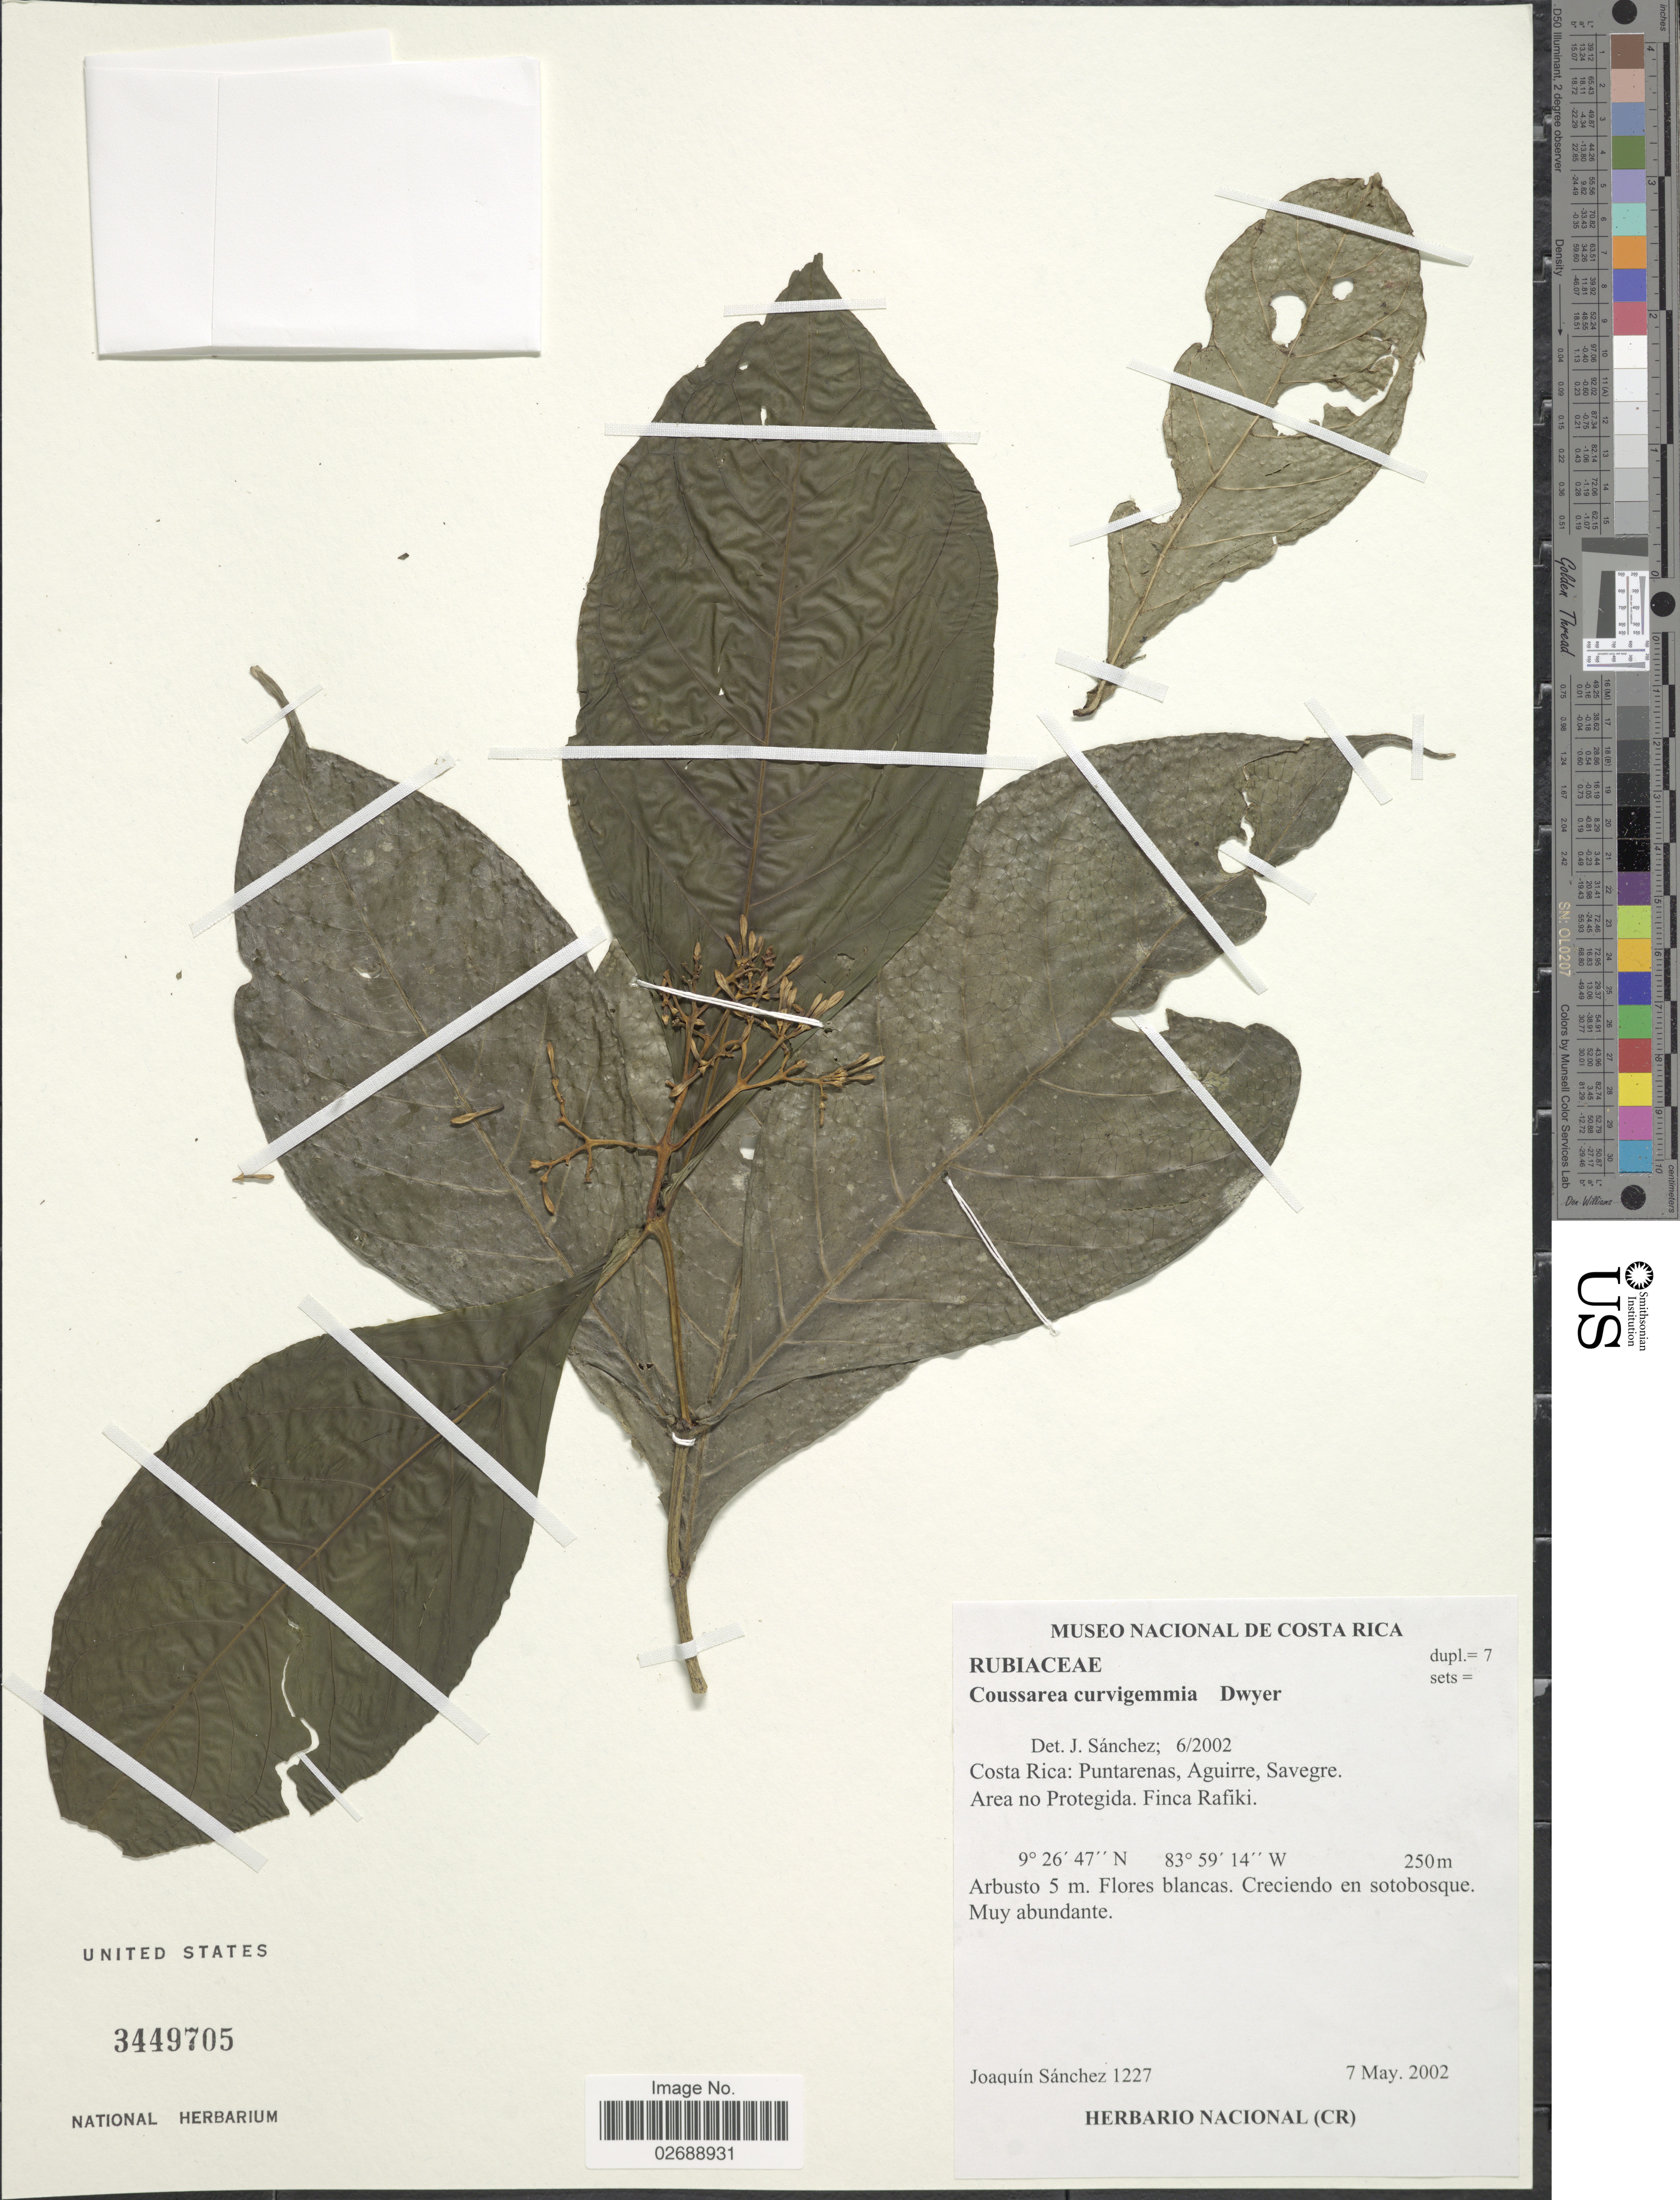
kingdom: Plantae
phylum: Tracheophyta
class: Magnoliopsida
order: Gentianales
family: Rubiaceae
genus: Coussarea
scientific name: Coussarea curvigemma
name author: Dwyer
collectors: J. Sánchez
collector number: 1227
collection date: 2002-05-07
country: Costa Rica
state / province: Puntarenas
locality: Aguirre, Savegre. Area no Protegida. Finca Rafiki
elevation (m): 250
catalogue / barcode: US 3449705